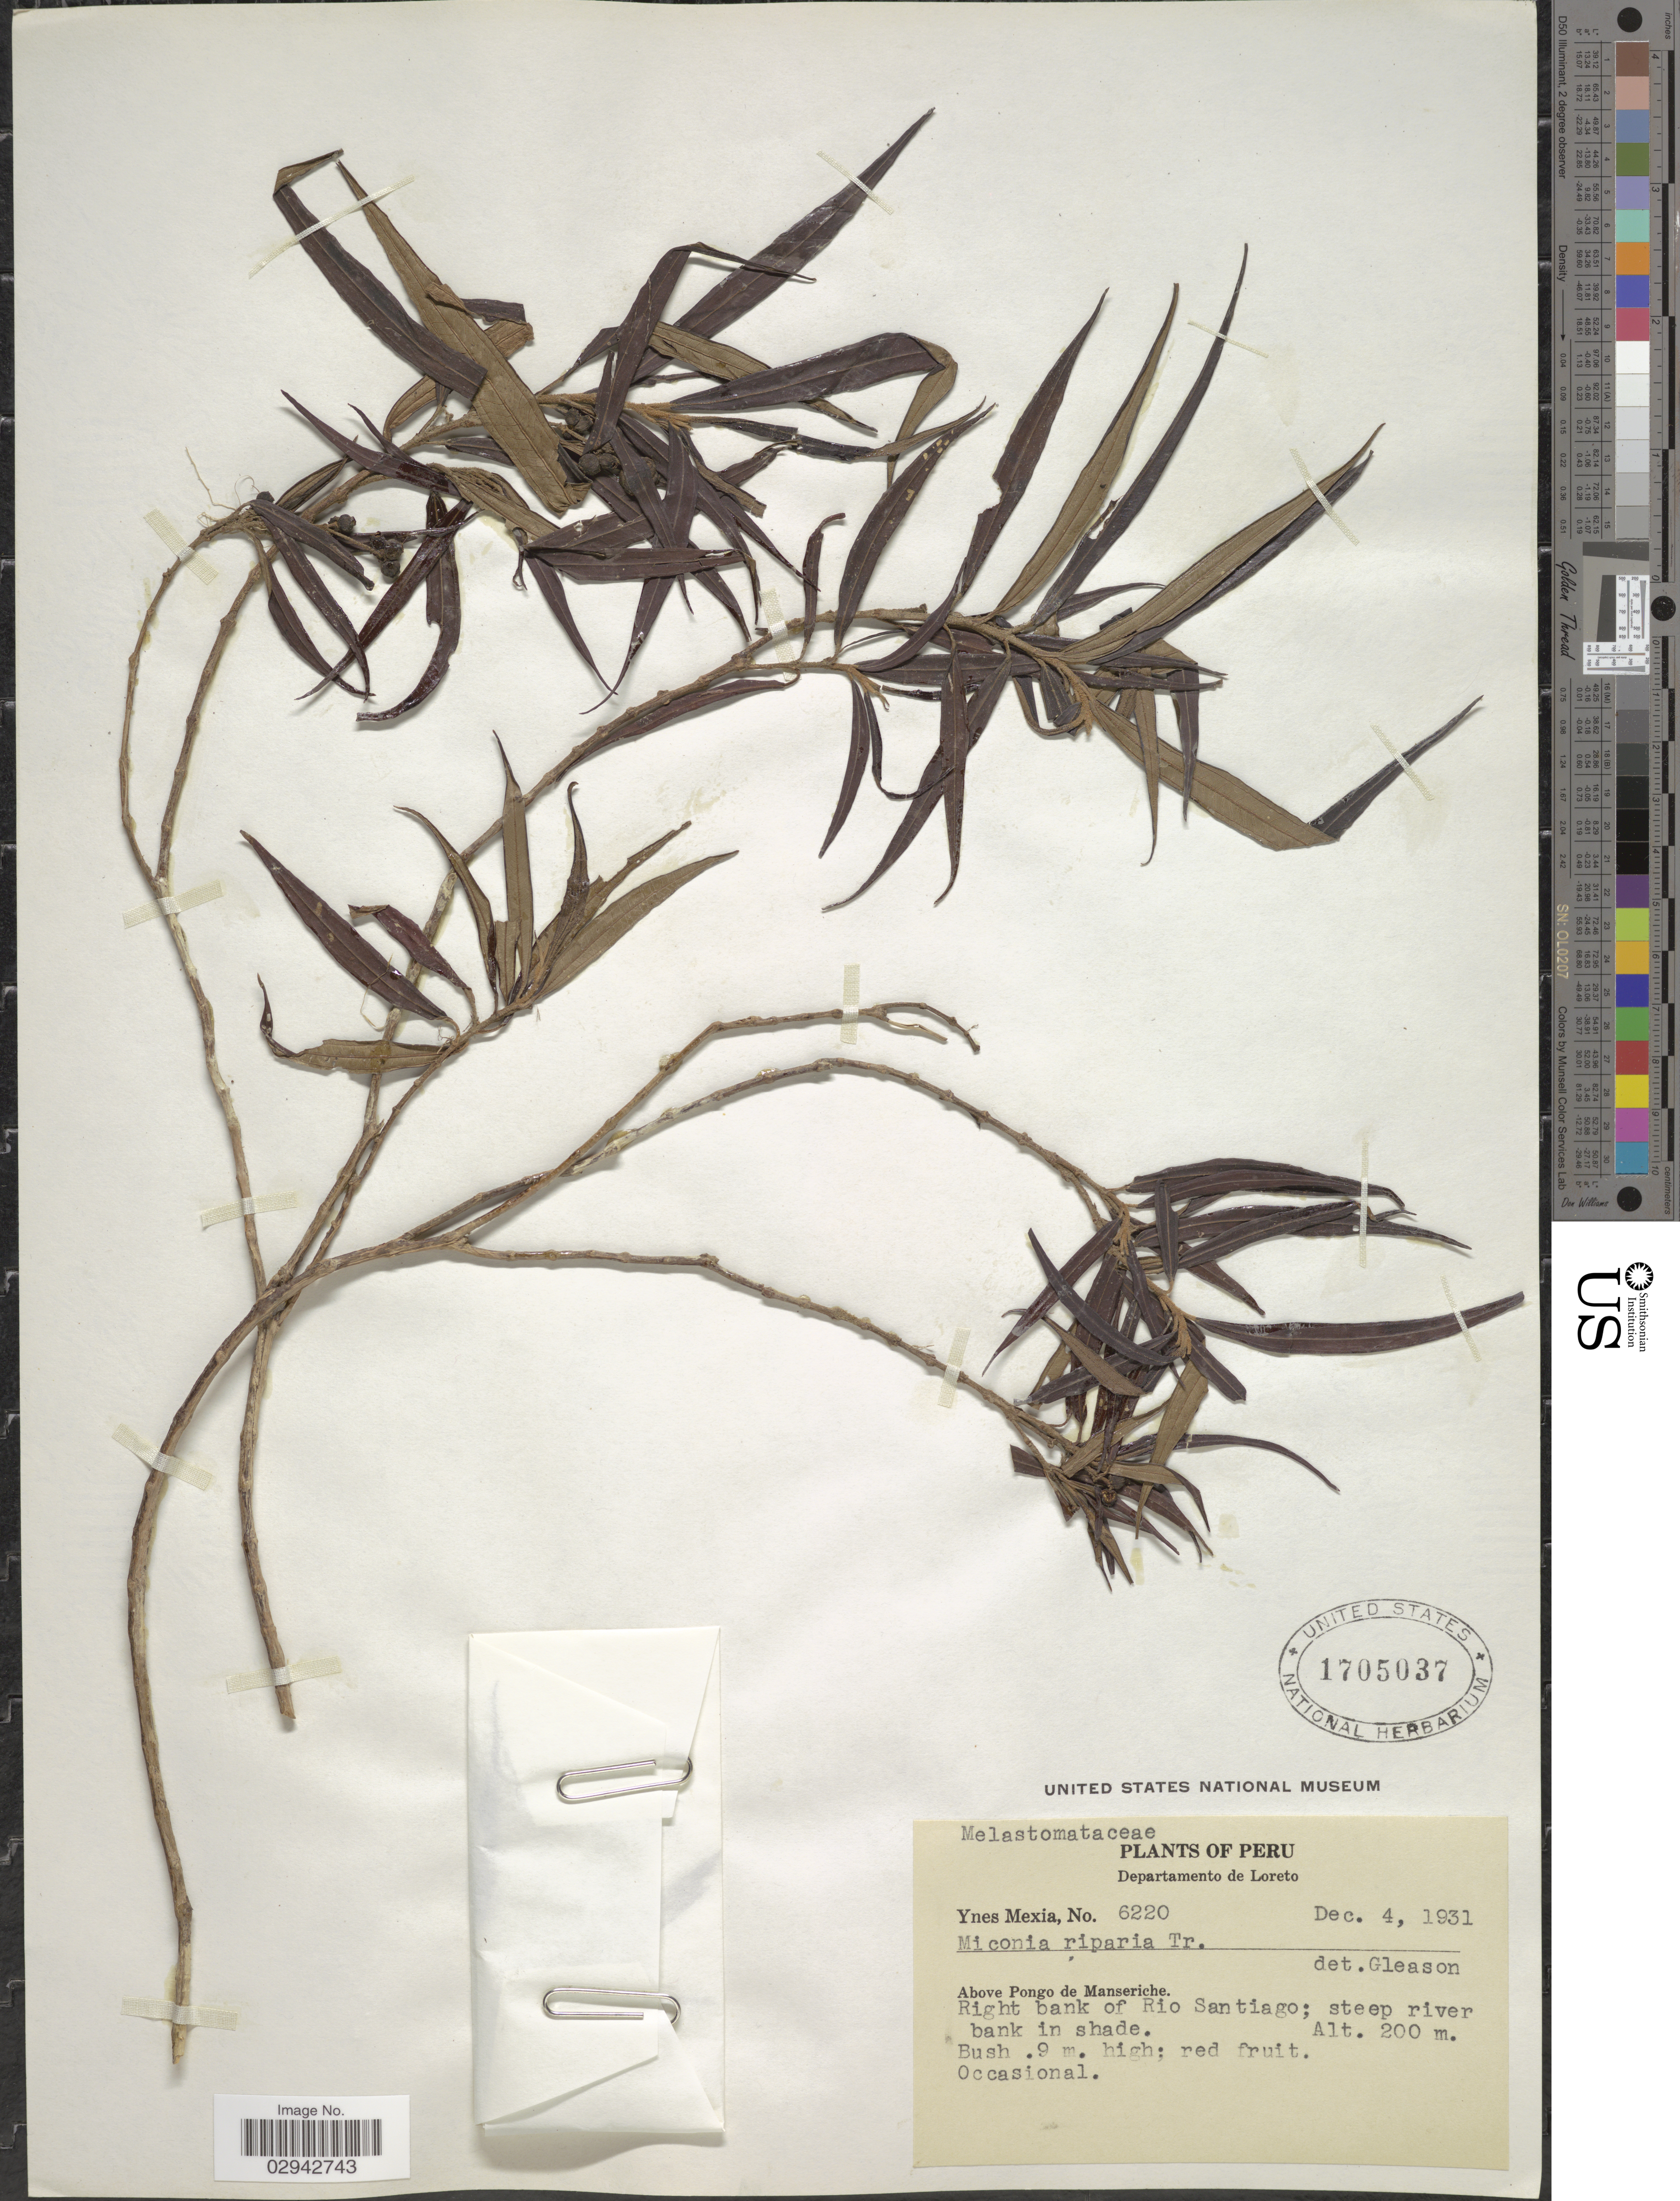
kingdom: Plantae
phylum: Tracheophyta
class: Magnoliopsida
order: Myrtales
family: Melastomataceae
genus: Miconia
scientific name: Miconia riparia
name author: Triana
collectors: Y. Mexia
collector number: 6220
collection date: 1931-12-04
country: Peru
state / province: Loreto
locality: Departamento of Loreto. Above Pongo de Manseriche. Right bank of Rio Santiago.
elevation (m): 200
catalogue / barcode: US 1705037